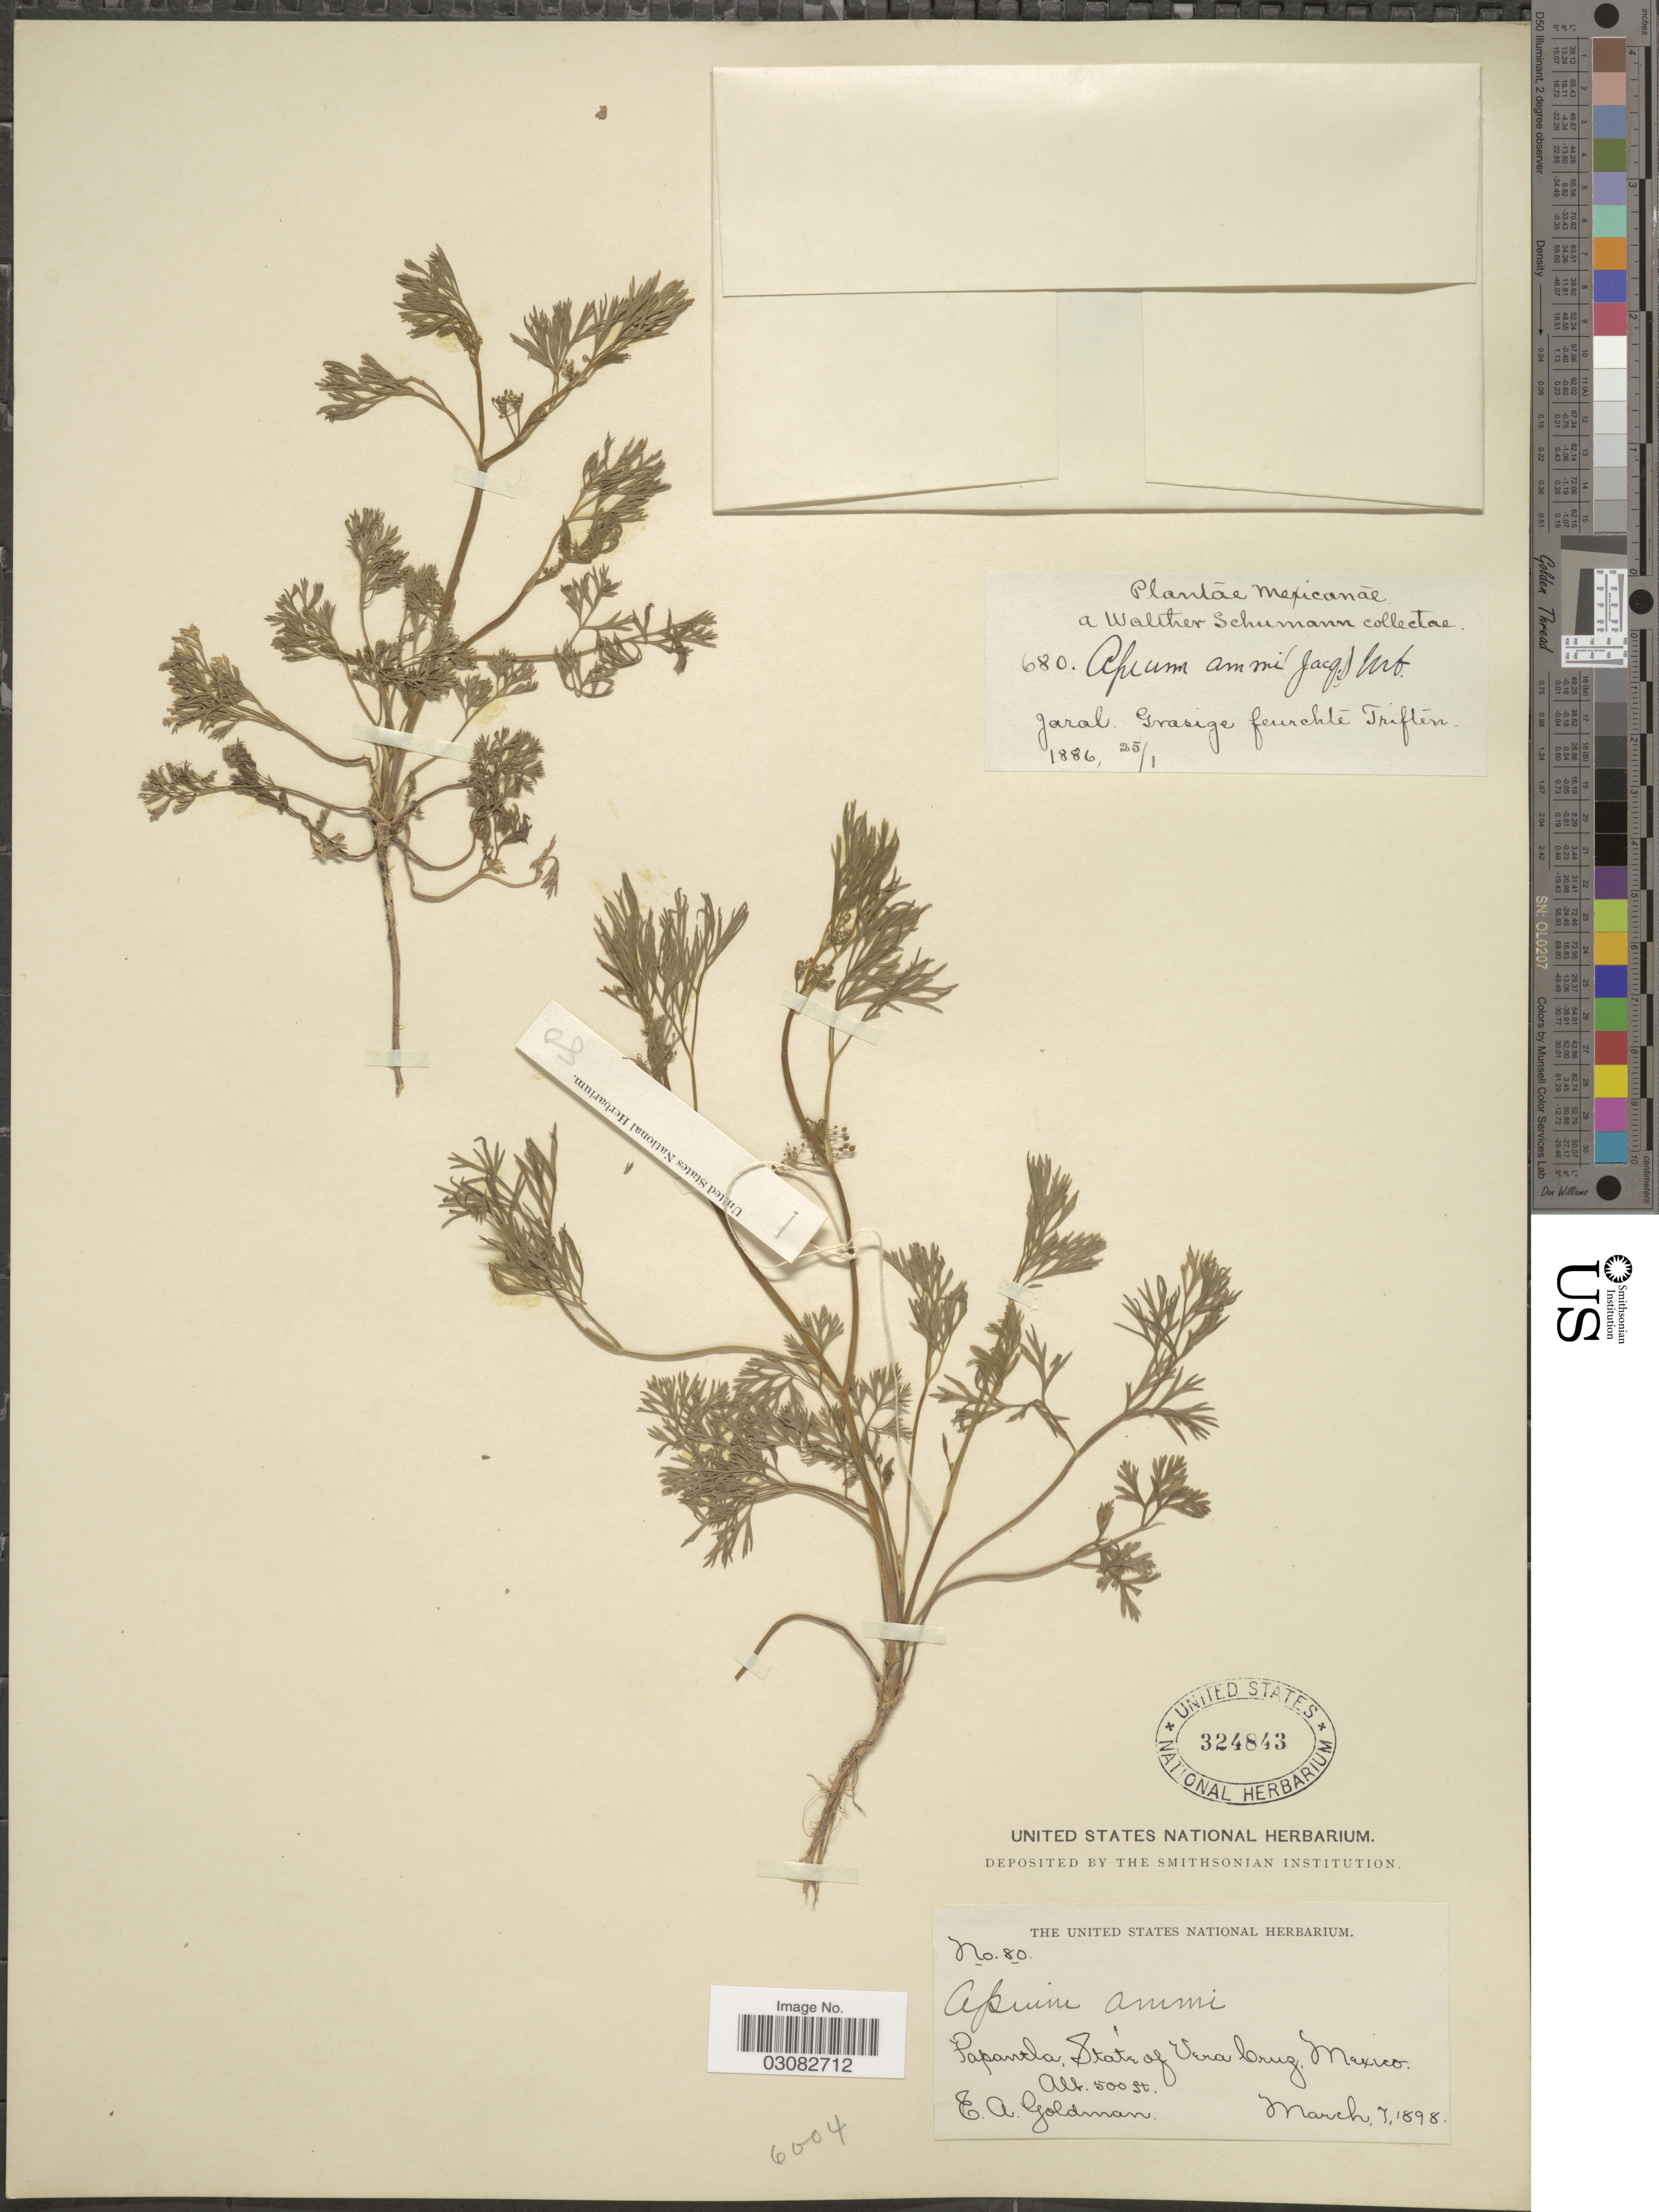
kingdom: Plantae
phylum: Tracheophyta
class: Magnoliopsida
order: Apiales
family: Apiaceae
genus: Apium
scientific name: Apium ammi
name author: (Jacq.) Urb.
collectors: E. A. Goldman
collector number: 80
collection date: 1898-03-07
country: Mexico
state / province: Veracruz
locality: Papantla, State of Vera Cruz.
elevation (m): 152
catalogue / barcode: US 324843